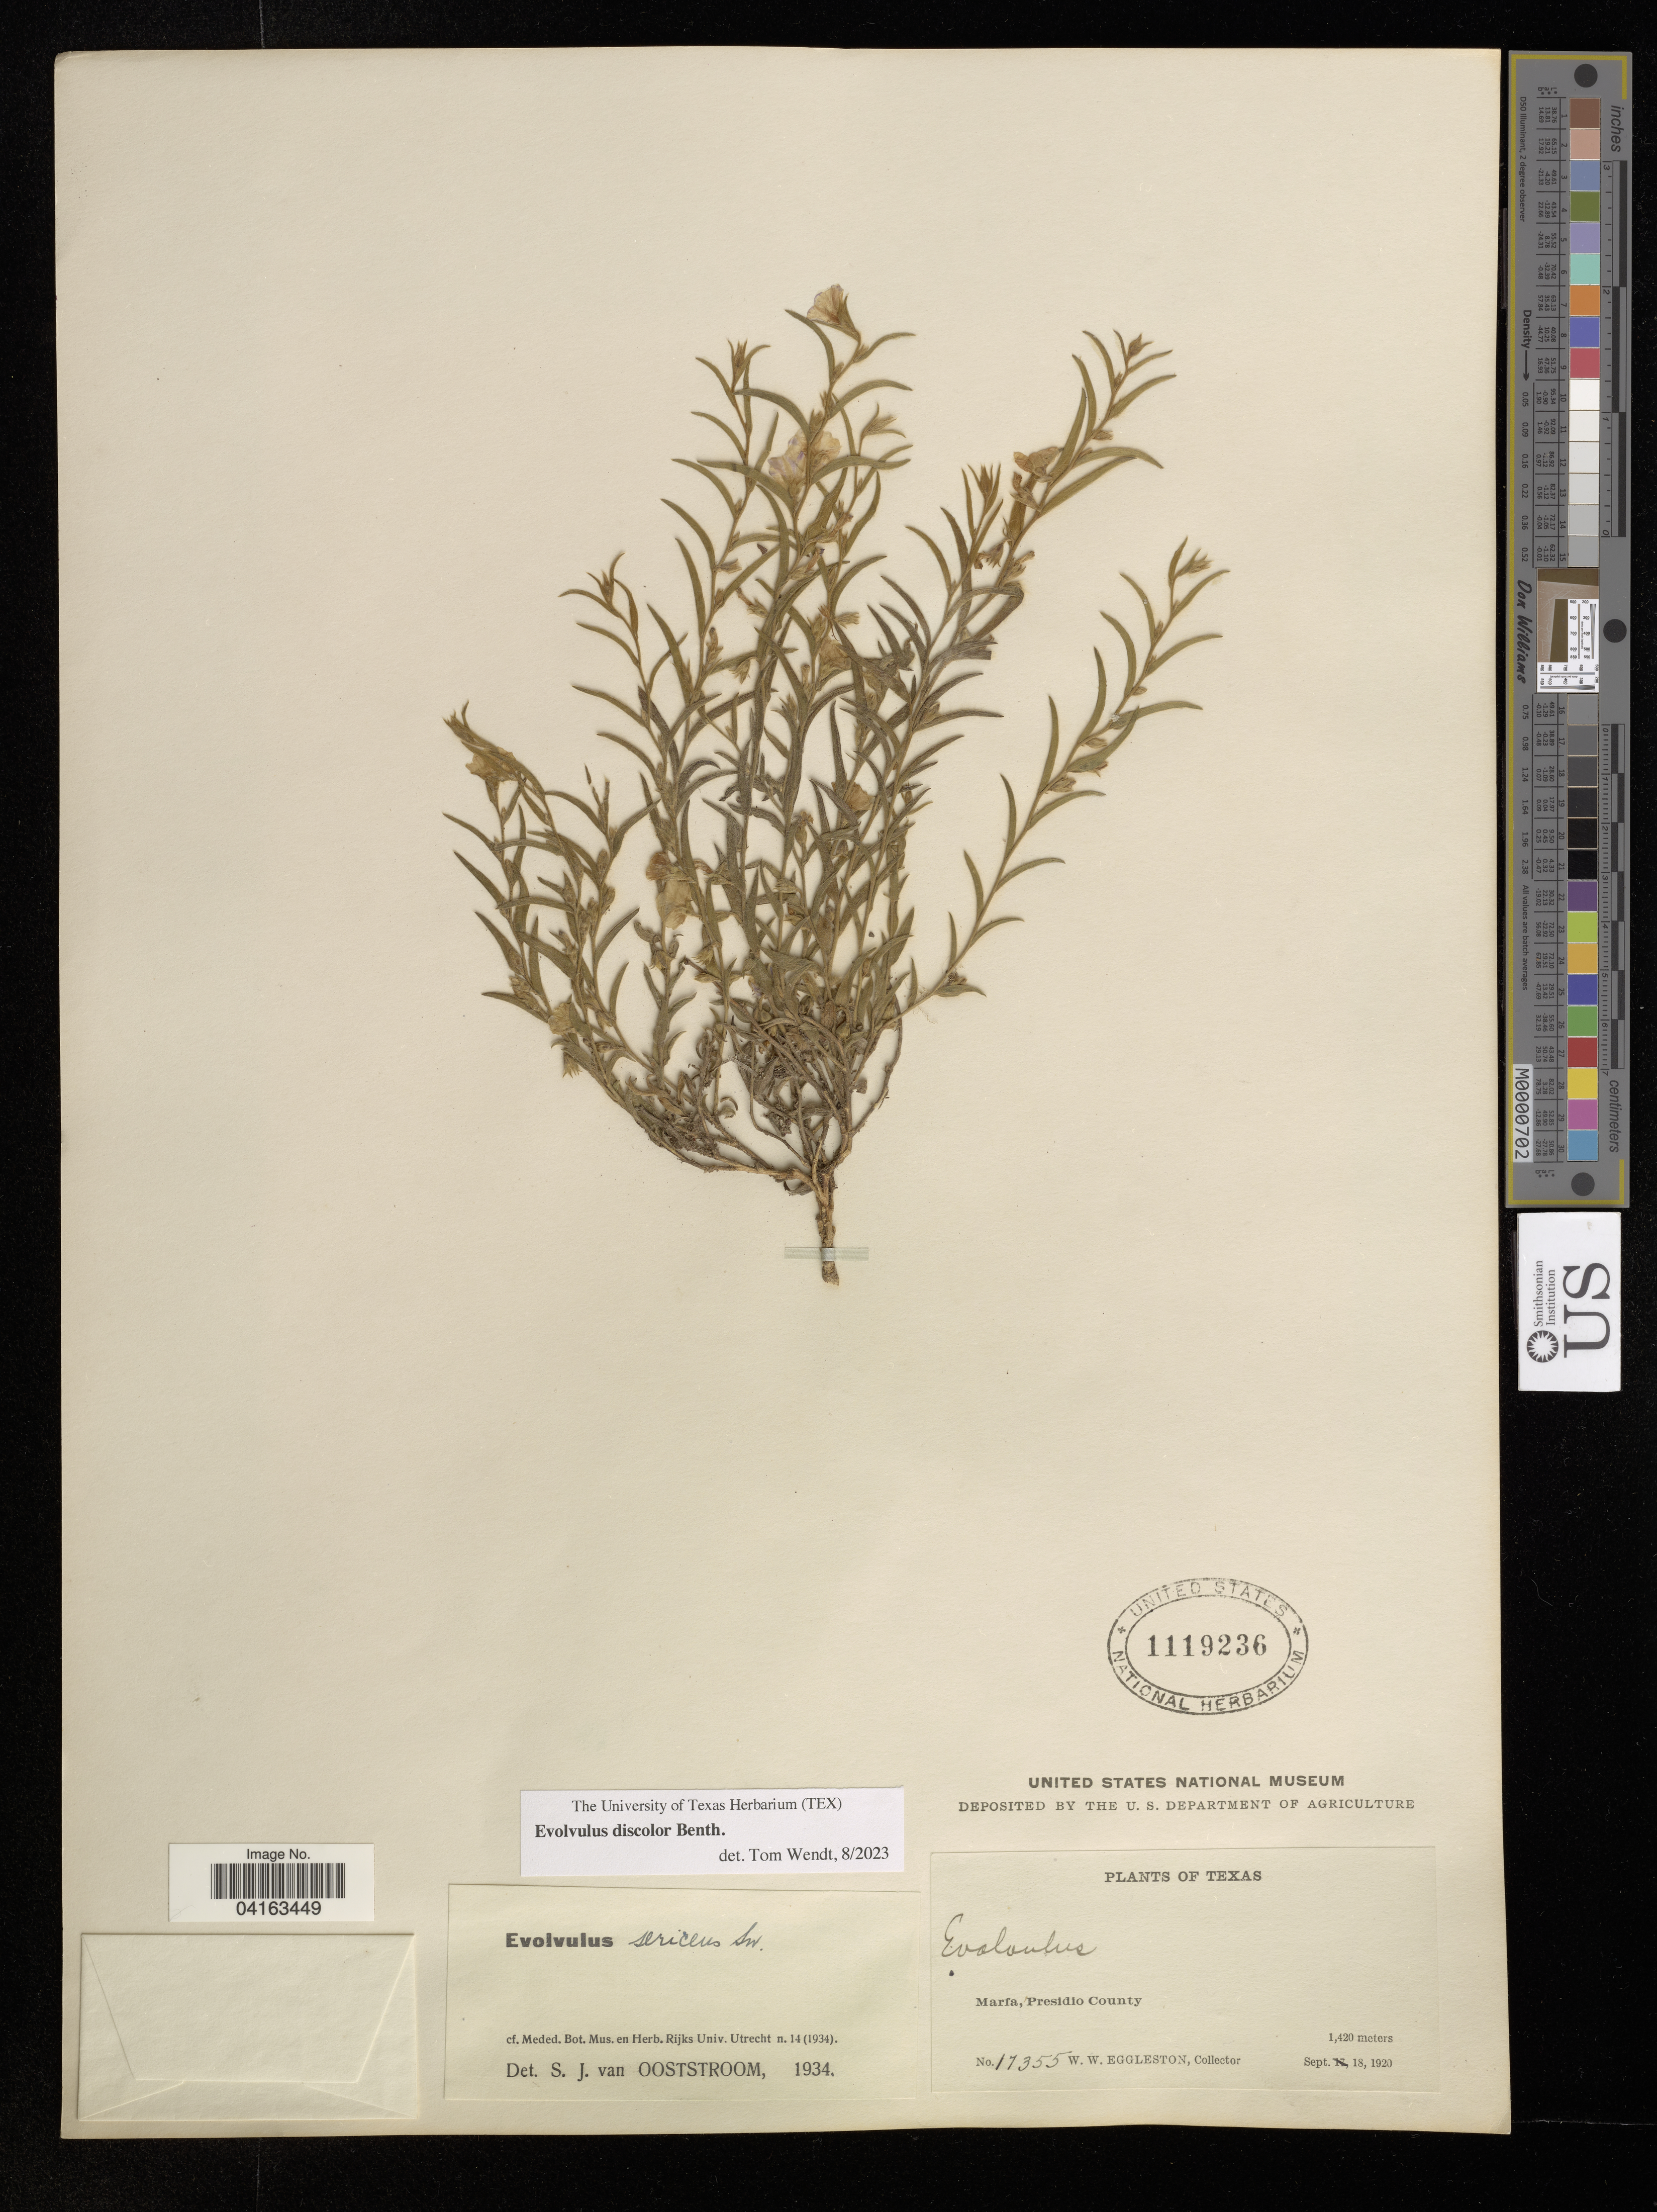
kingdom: Plantae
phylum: Tracheophyta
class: Magnoliopsida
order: Solanales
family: Convolvulaceae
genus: Evolvulus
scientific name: Evolvulus discolor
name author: Benth.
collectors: W. W. Eggleston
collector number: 17355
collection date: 1920-09-18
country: United States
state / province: Texas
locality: Marfa, Presidio County.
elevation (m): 1420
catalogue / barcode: US 1119236